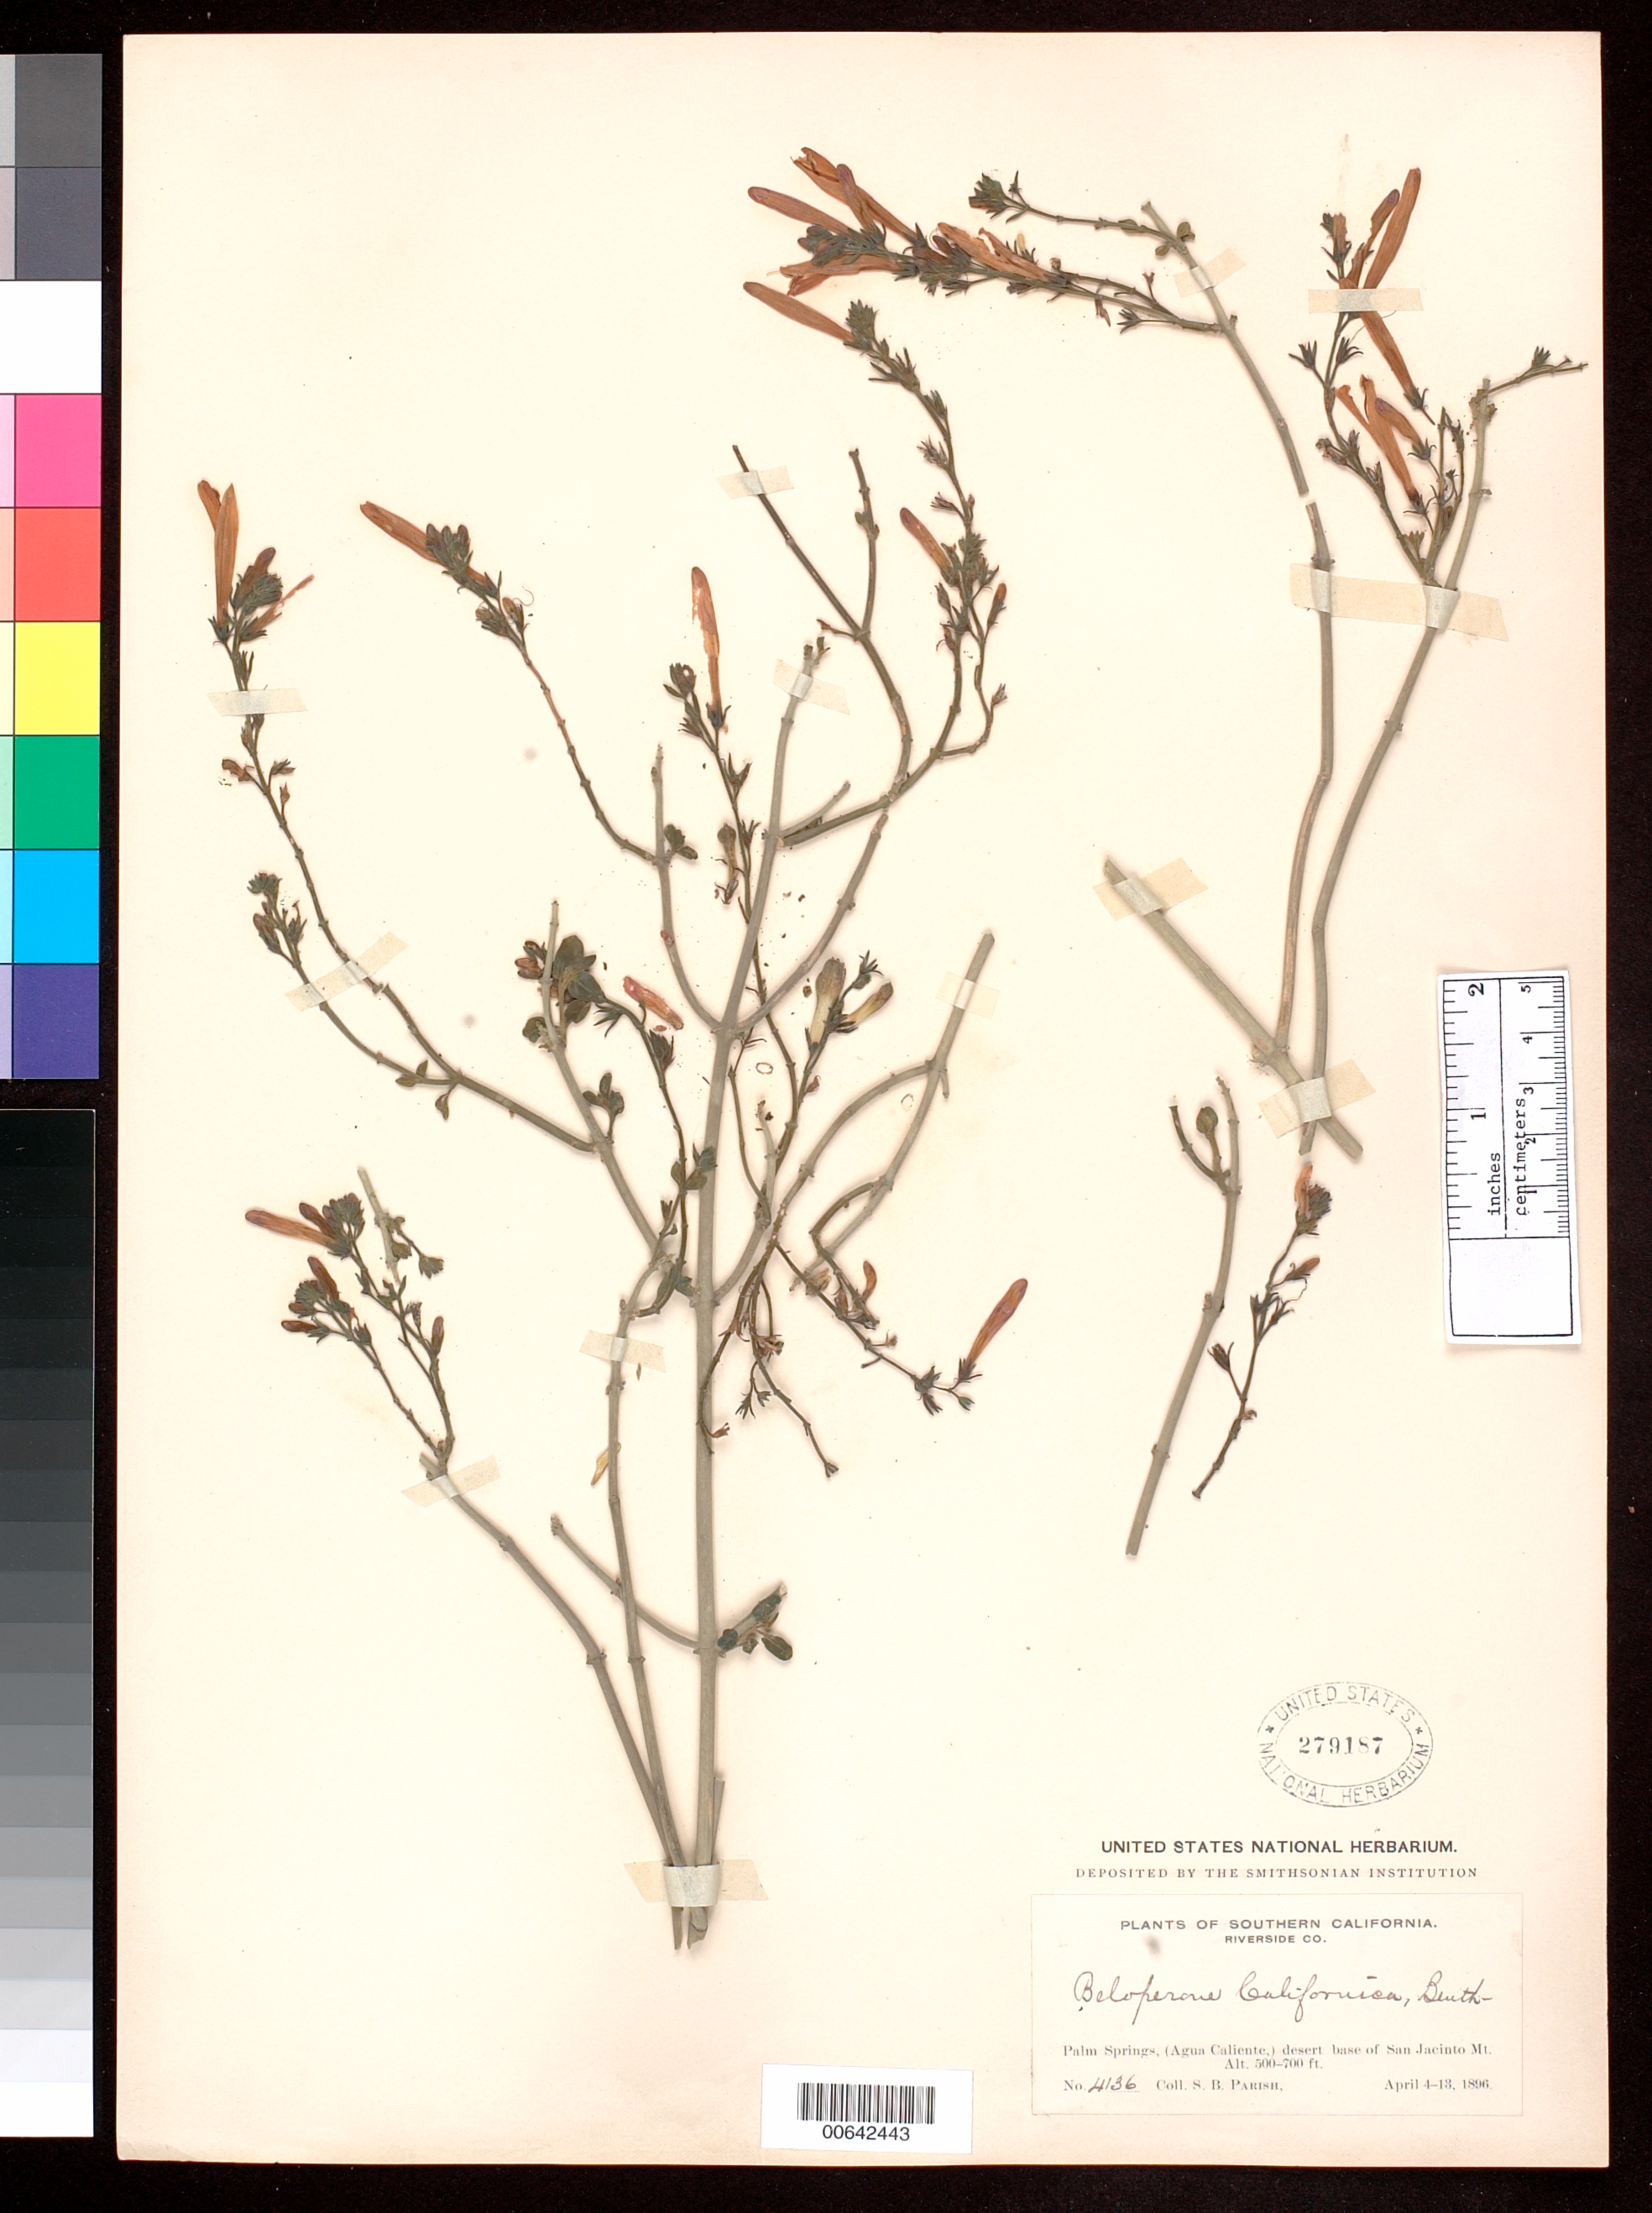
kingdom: Plantae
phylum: Tracheophyta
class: Magnoliopsida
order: Lamiales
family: Acanthaceae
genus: Beloperone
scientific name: Beloperone californica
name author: Benth.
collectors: S. B. Parish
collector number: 4136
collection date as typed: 04 Apr 1896 to 13 Apr 1896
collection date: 1896-04-04/1896-04-13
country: United States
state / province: California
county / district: Riverside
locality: Palm Springs, (Agua Caliente,) desert base of San Jacinto Mt.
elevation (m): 152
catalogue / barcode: US 279187